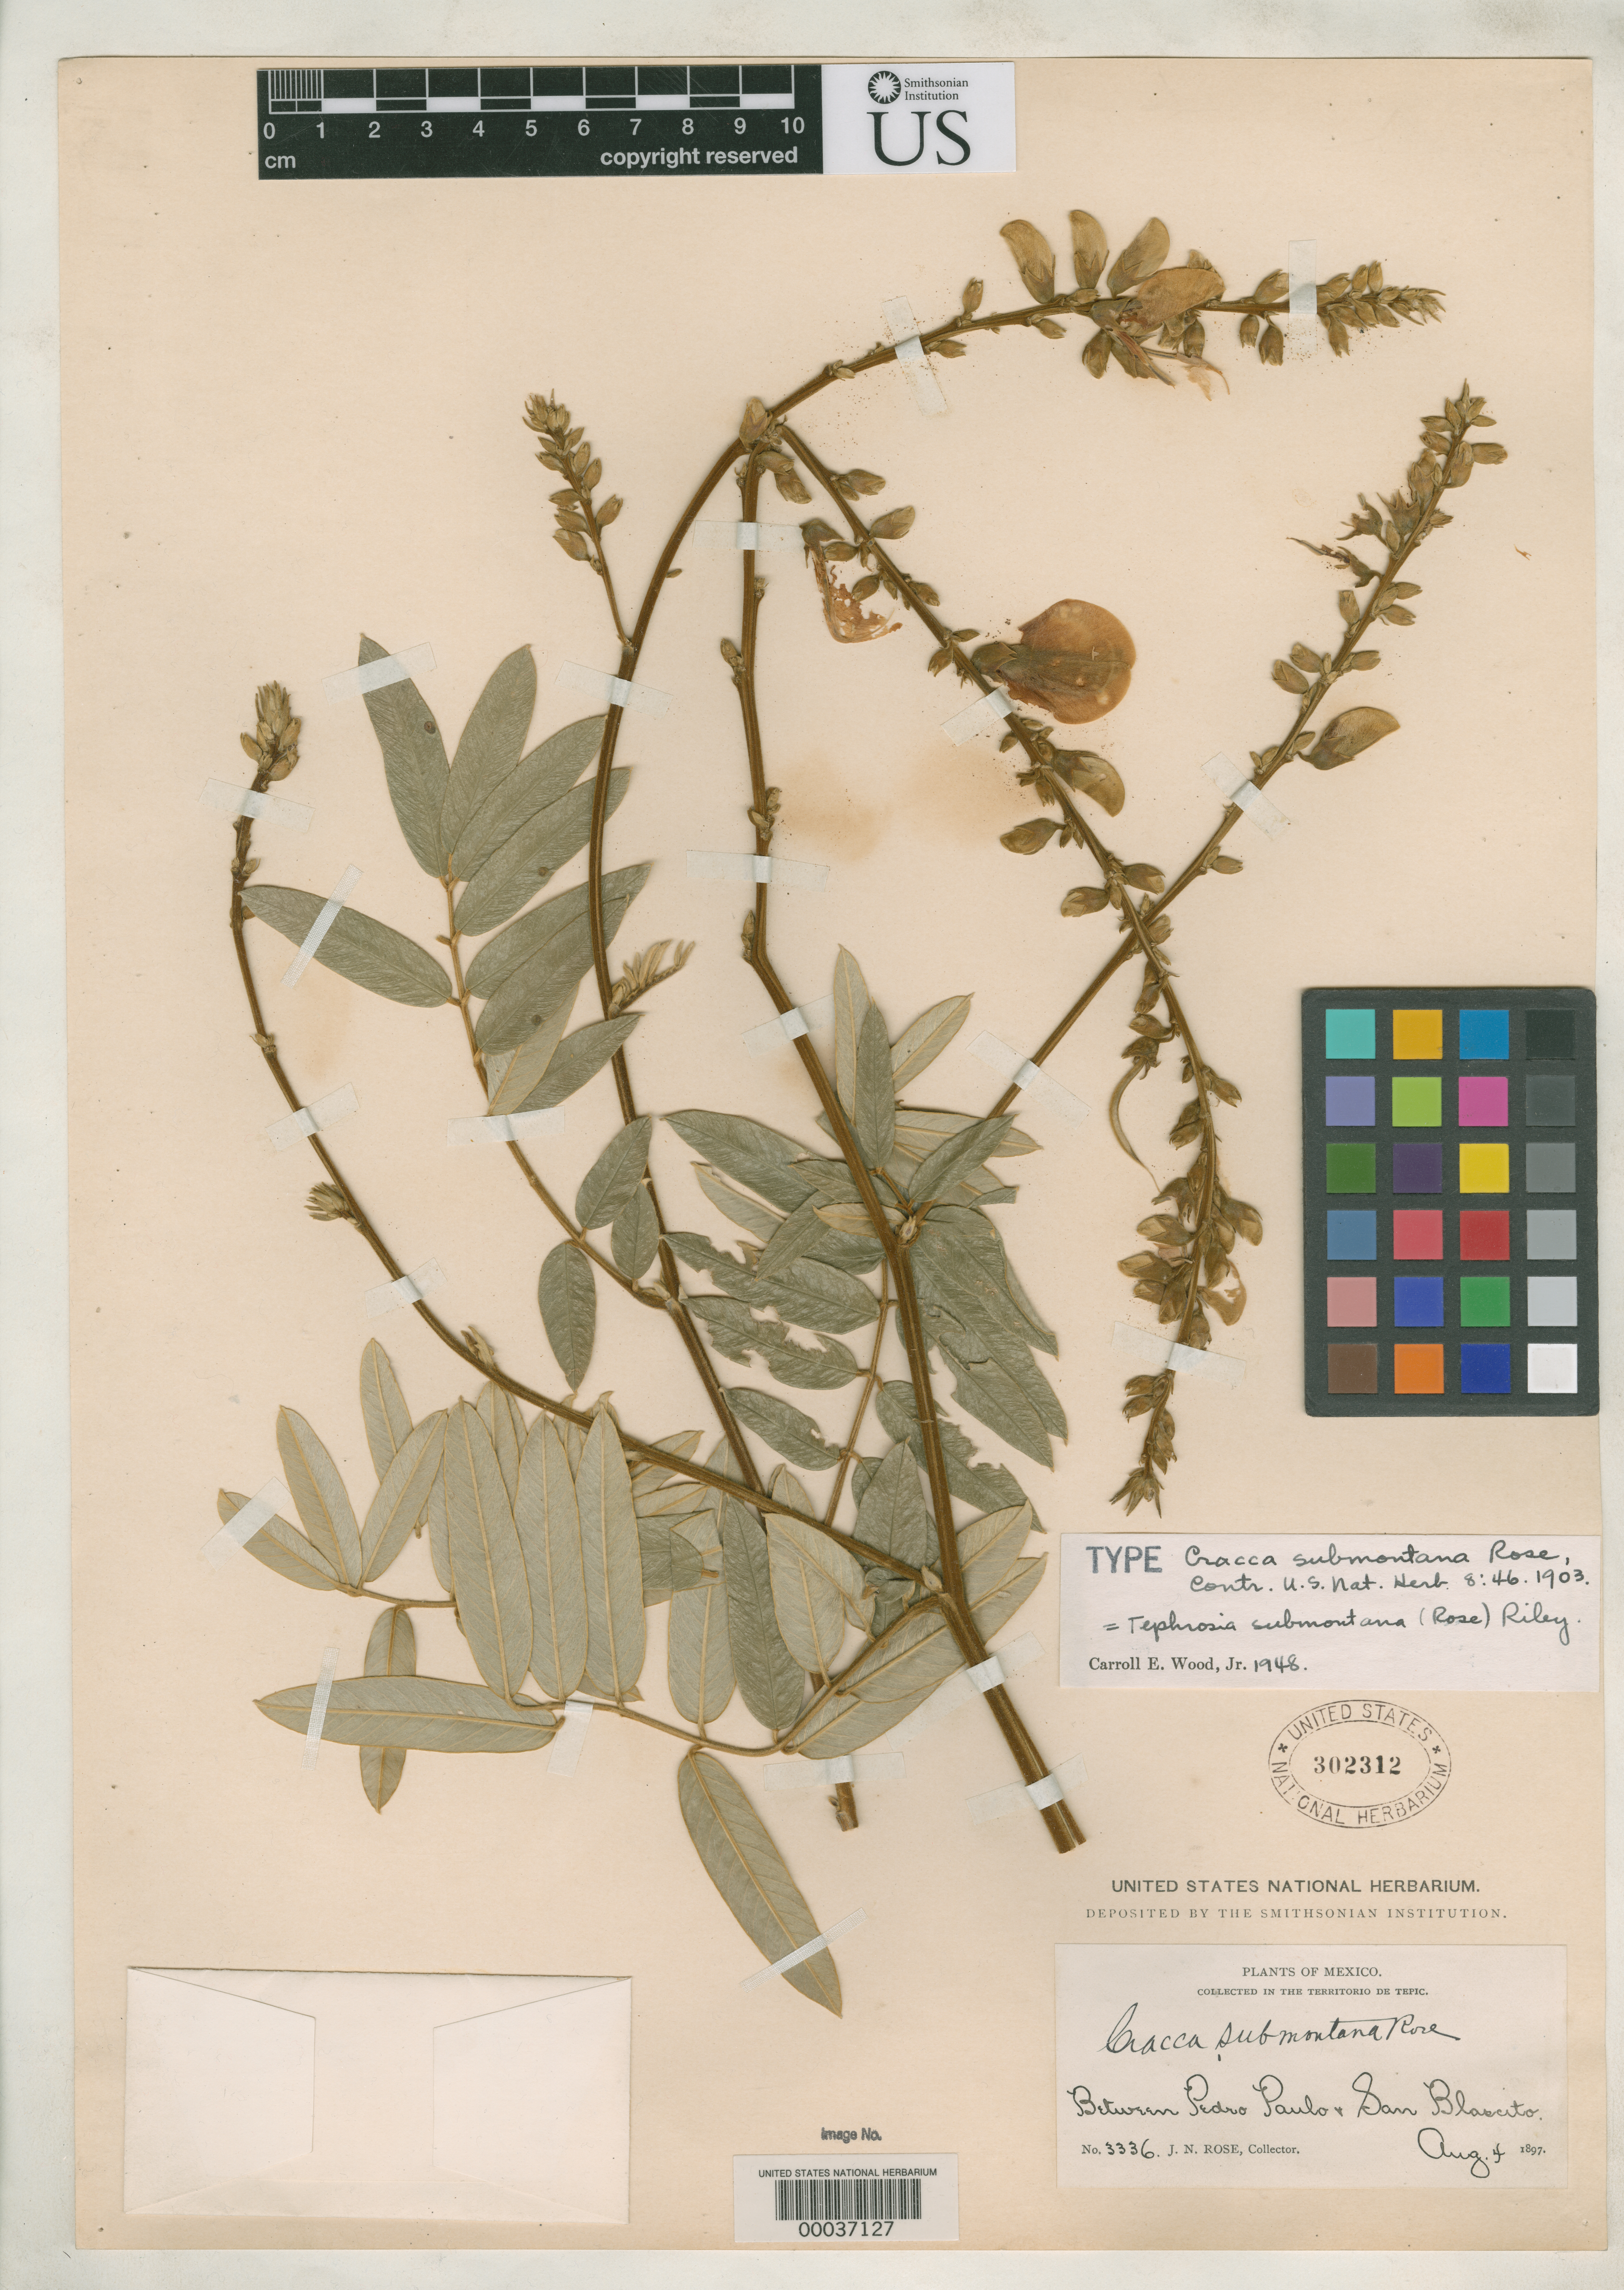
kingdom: Plantae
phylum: Tracheophyta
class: Magnoliopsida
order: Fabales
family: Fabaceae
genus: Cracca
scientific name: Cracca submontana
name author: Rose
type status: Holotype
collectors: J. N. Rose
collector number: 3336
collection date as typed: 04 Aug 1897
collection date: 1897-08-04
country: Mexico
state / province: Nayarit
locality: Between Pedro Paulo and San Blascito.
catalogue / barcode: US 302312